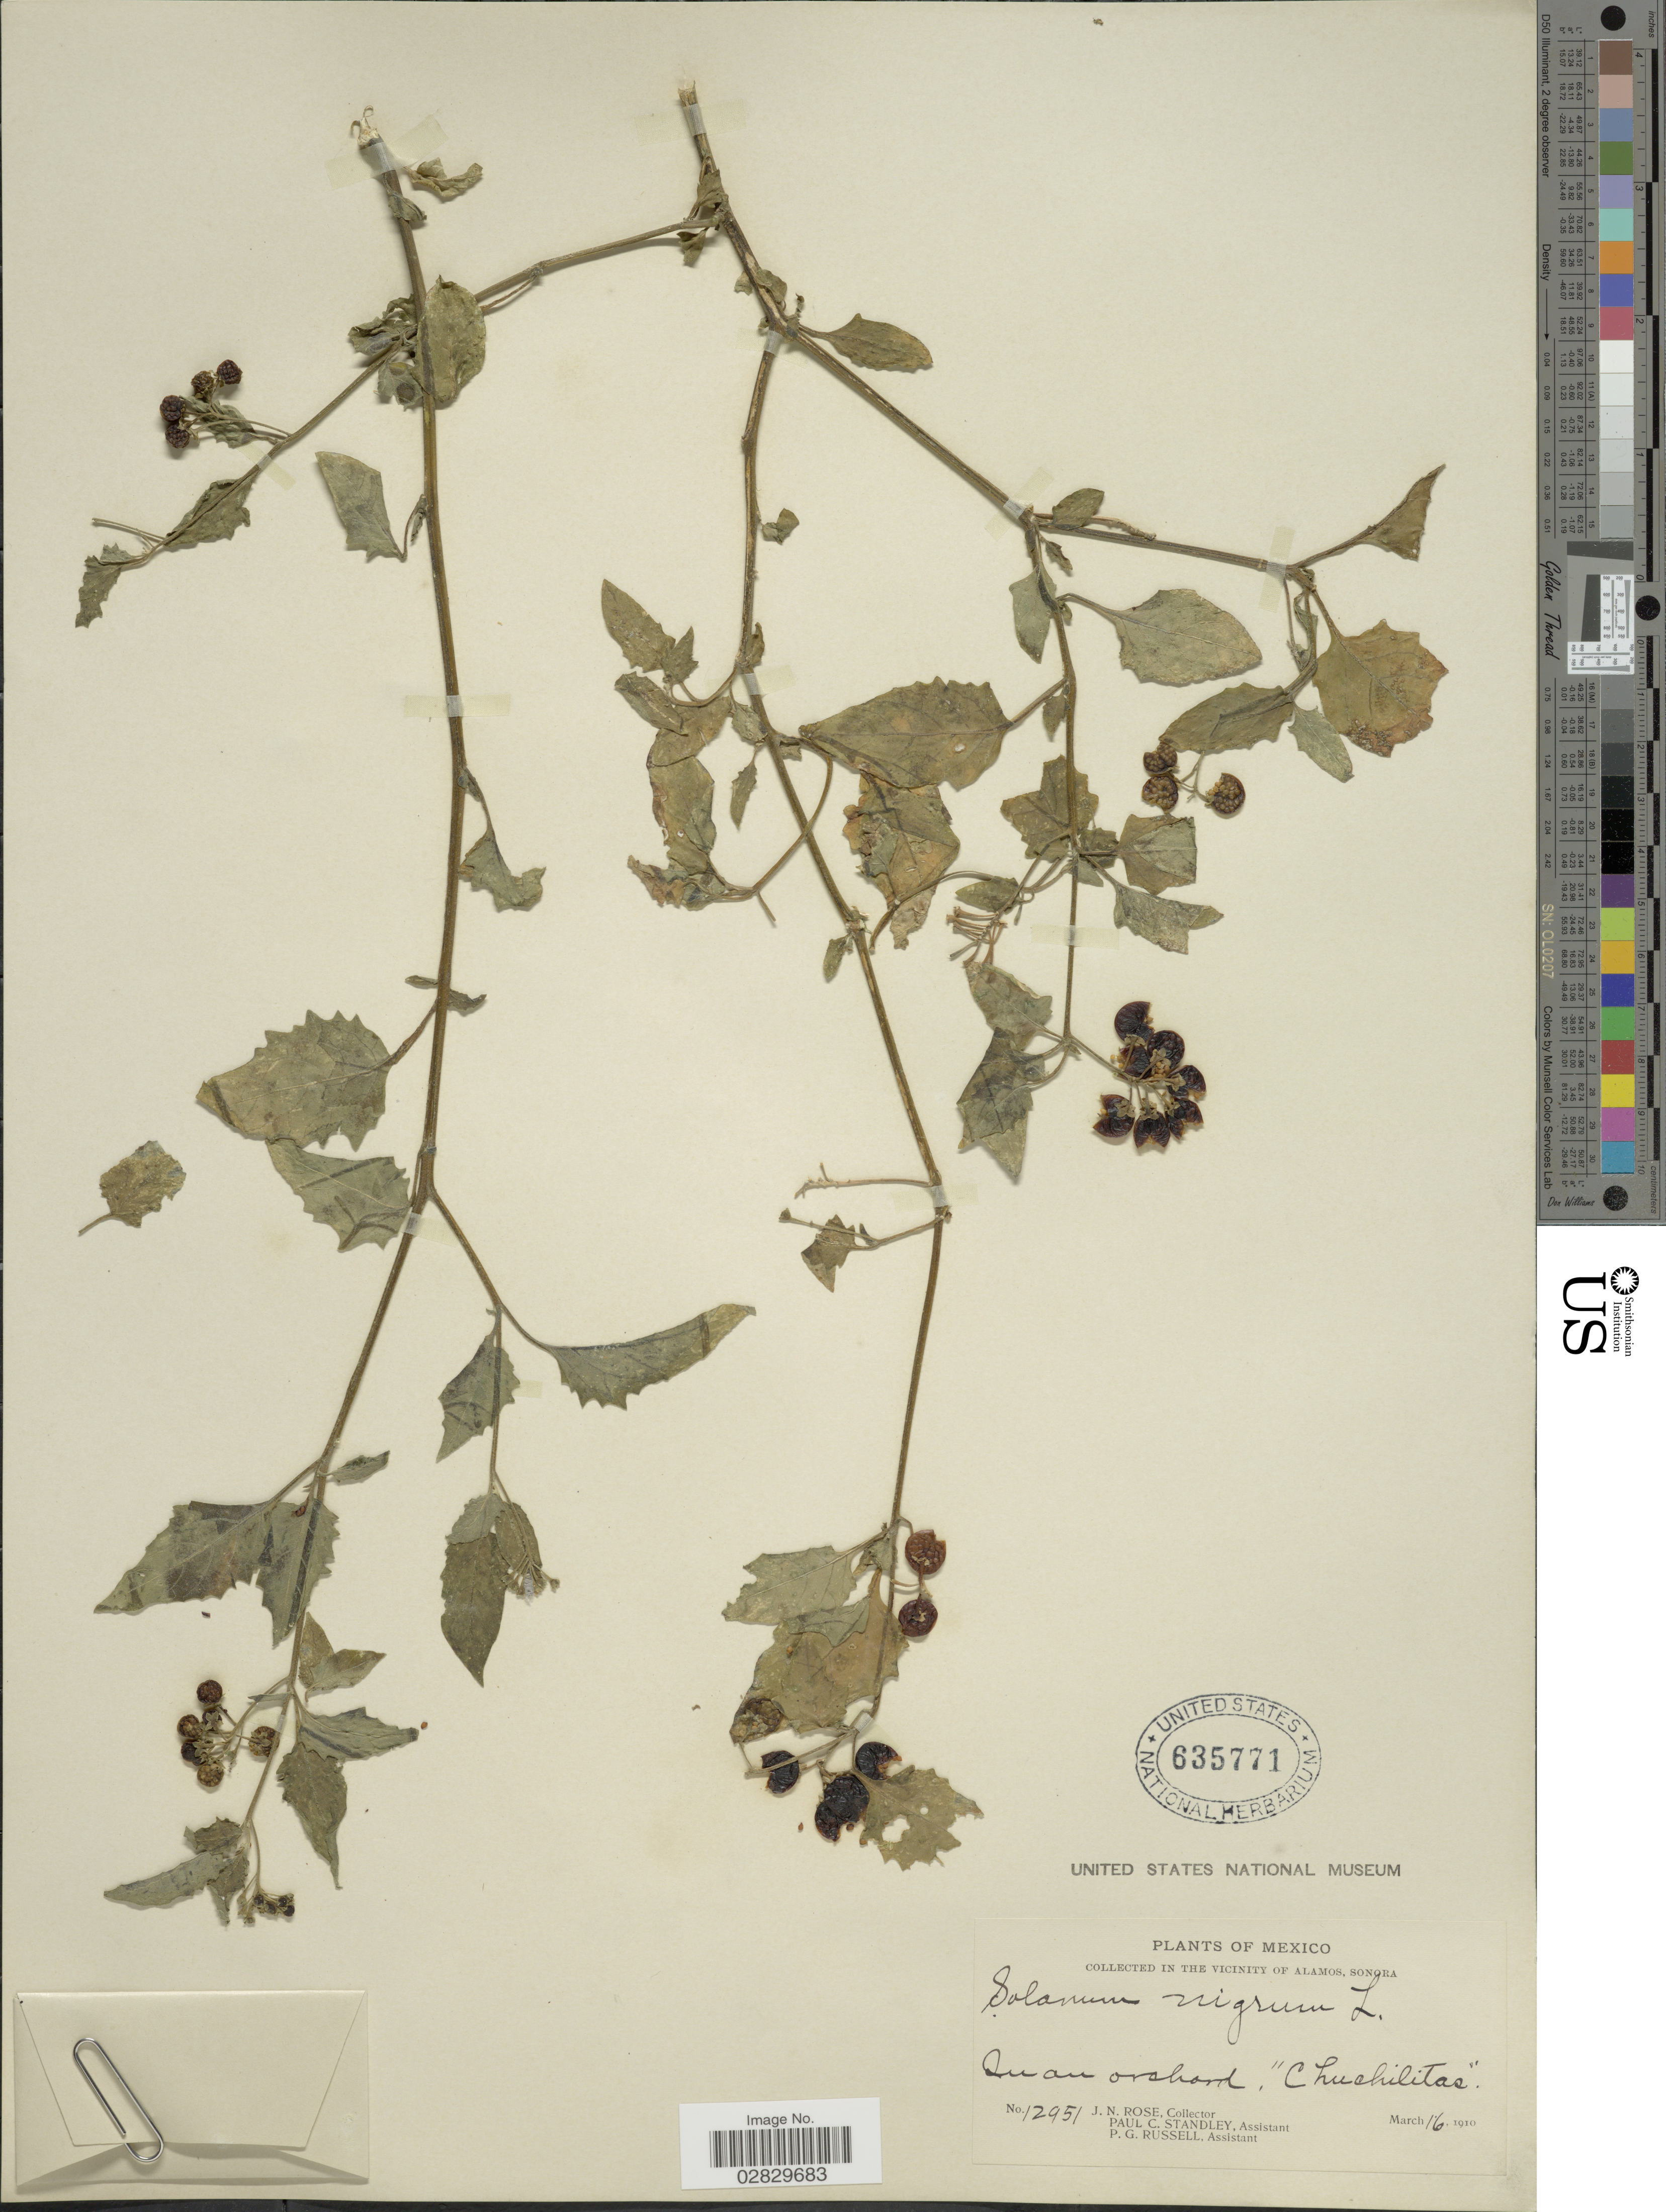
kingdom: Plantae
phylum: Tracheophyta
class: Magnoliopsida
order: Solanales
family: Solanaceae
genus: Solanum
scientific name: Solanum nigrescens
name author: M. Martens & Galeotti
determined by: Knapp, S. D.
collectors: J. N. Rose, P. C. Standley & P. G. Russell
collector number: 12951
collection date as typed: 16 Mar 1910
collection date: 1910-03-16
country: Mexico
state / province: Sonora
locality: Vicinity of Alamos.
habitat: in an orchard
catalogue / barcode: US 635771